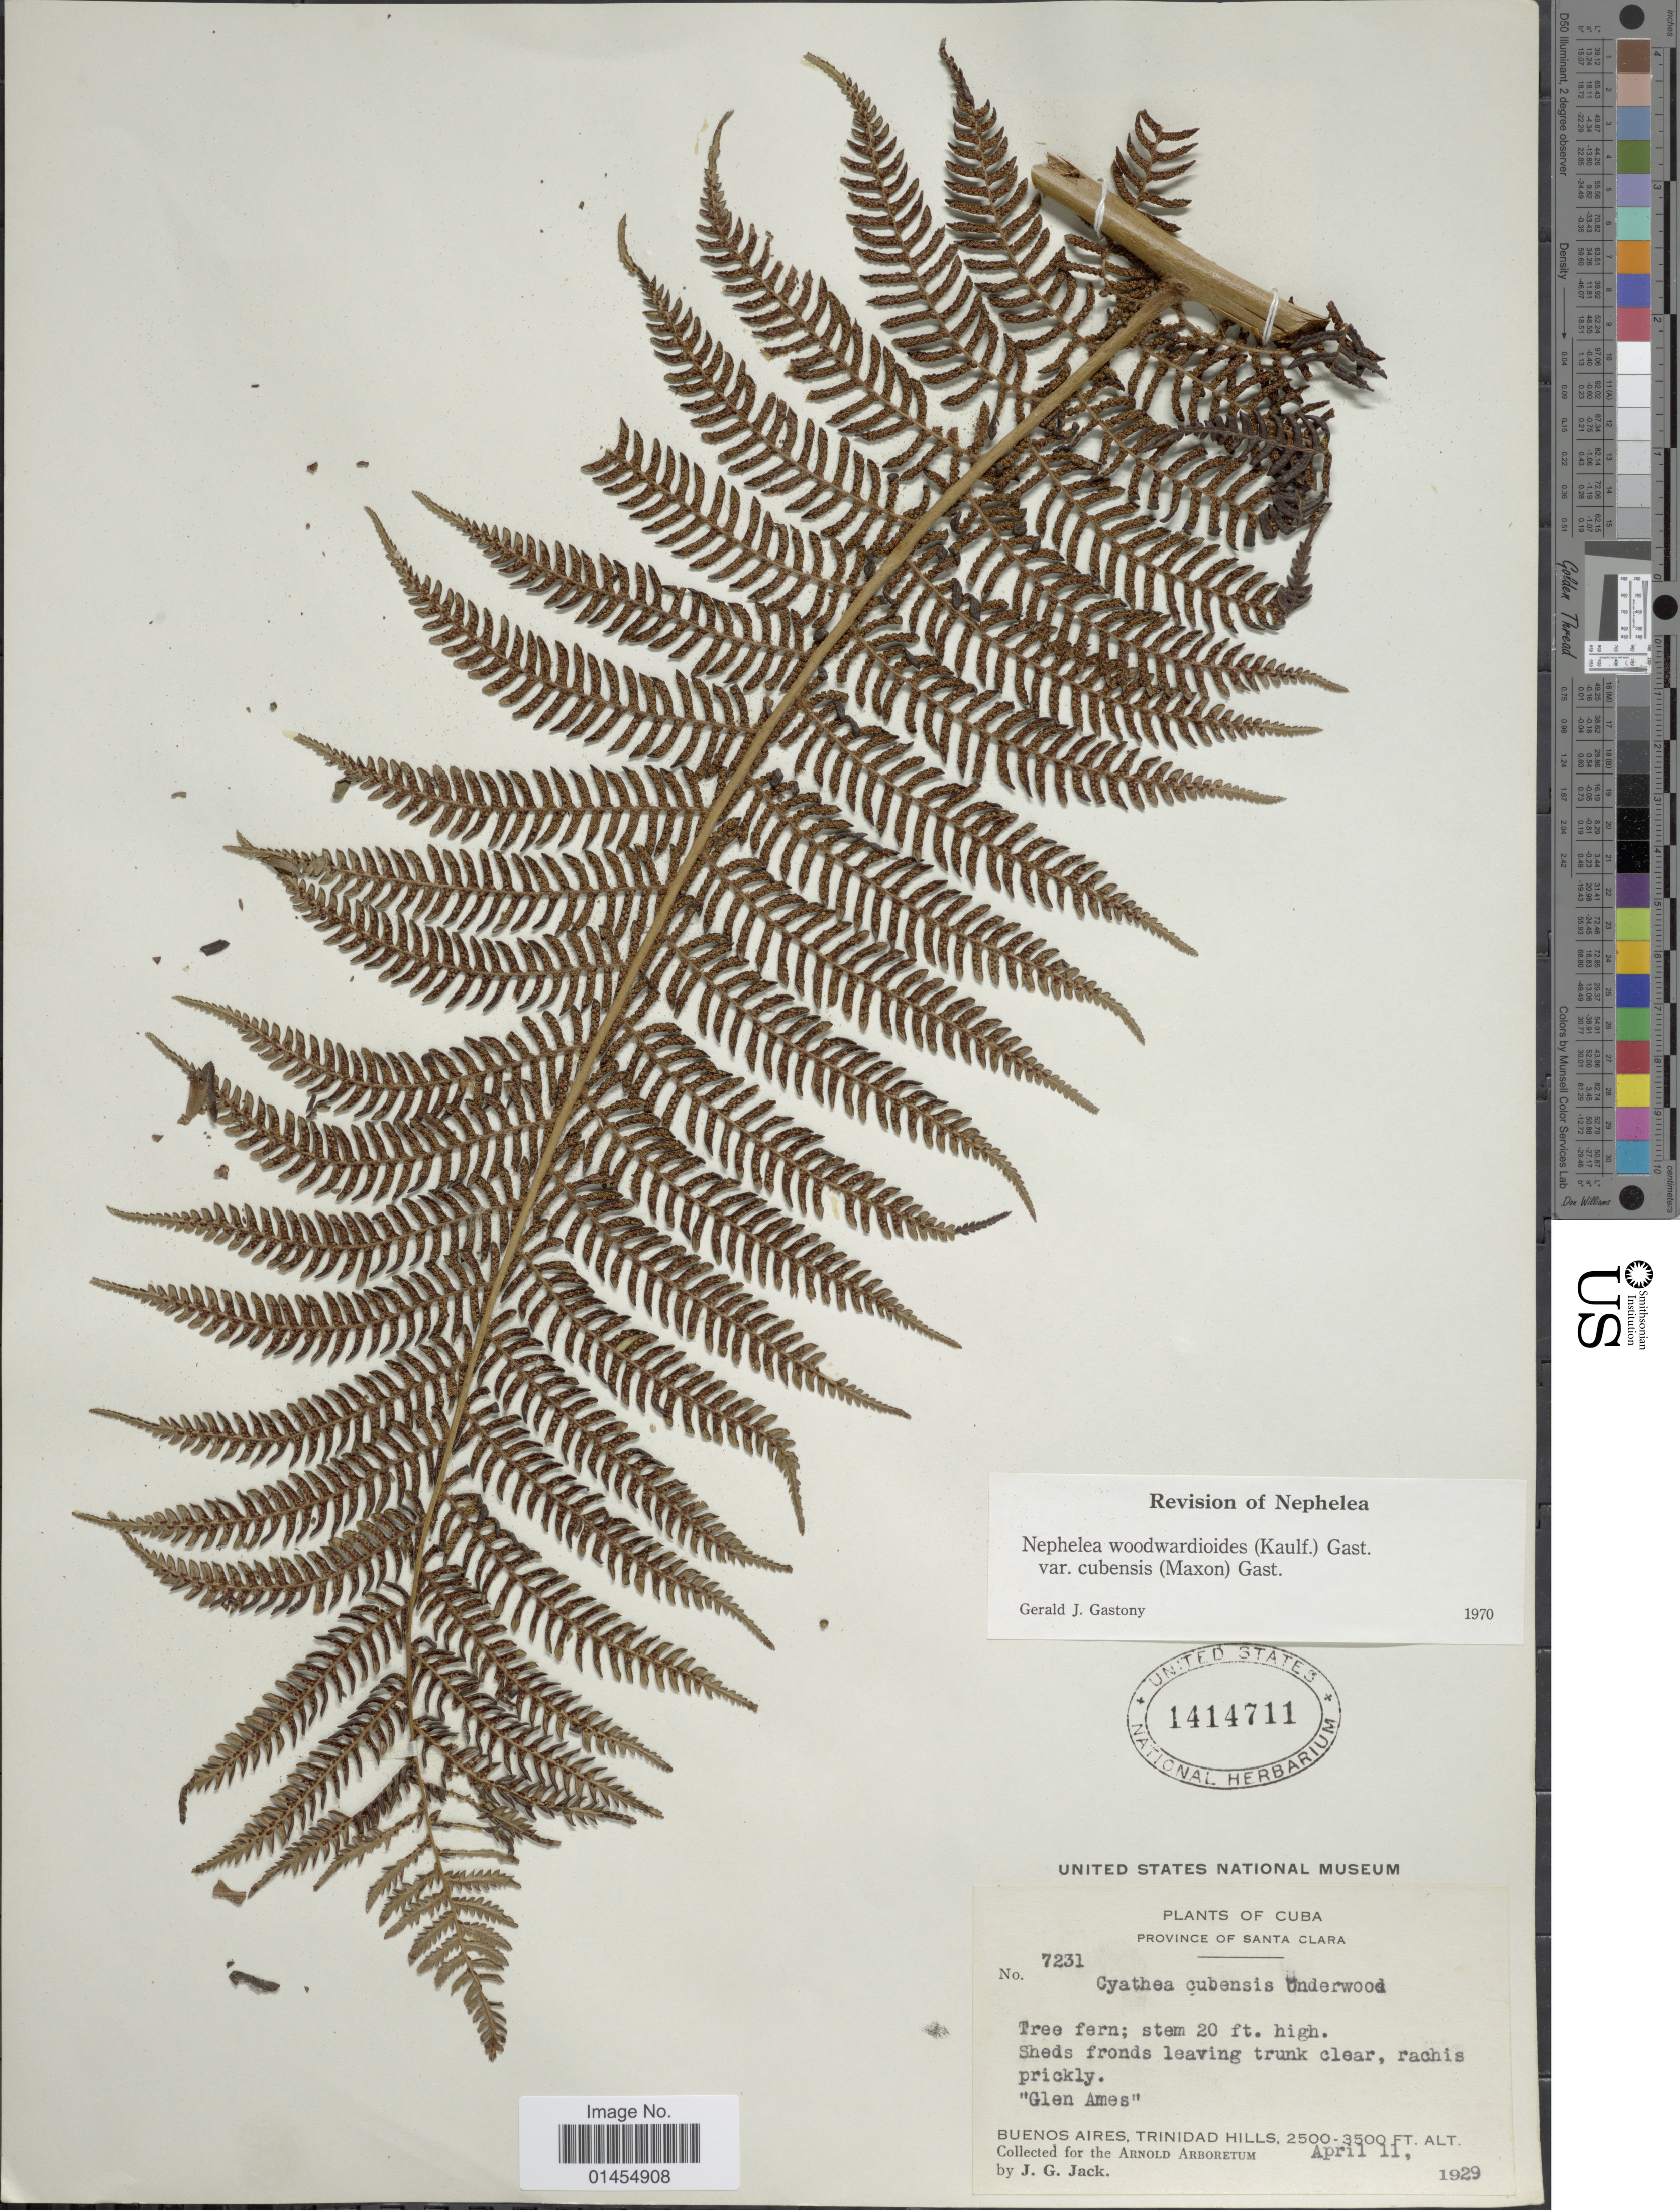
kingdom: Plantae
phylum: Tracheophyta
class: Polypodiopsida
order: Cyatheales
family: Cyatheaceae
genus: Alsophila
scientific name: Alsophila woodwardioides var. cubensis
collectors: J. G. Jack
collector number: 7231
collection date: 1929-04-11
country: Cuba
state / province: Las Villas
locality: Province of Santa Clara. Buenos Aires, Trinidad Hills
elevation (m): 762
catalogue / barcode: US 1414711